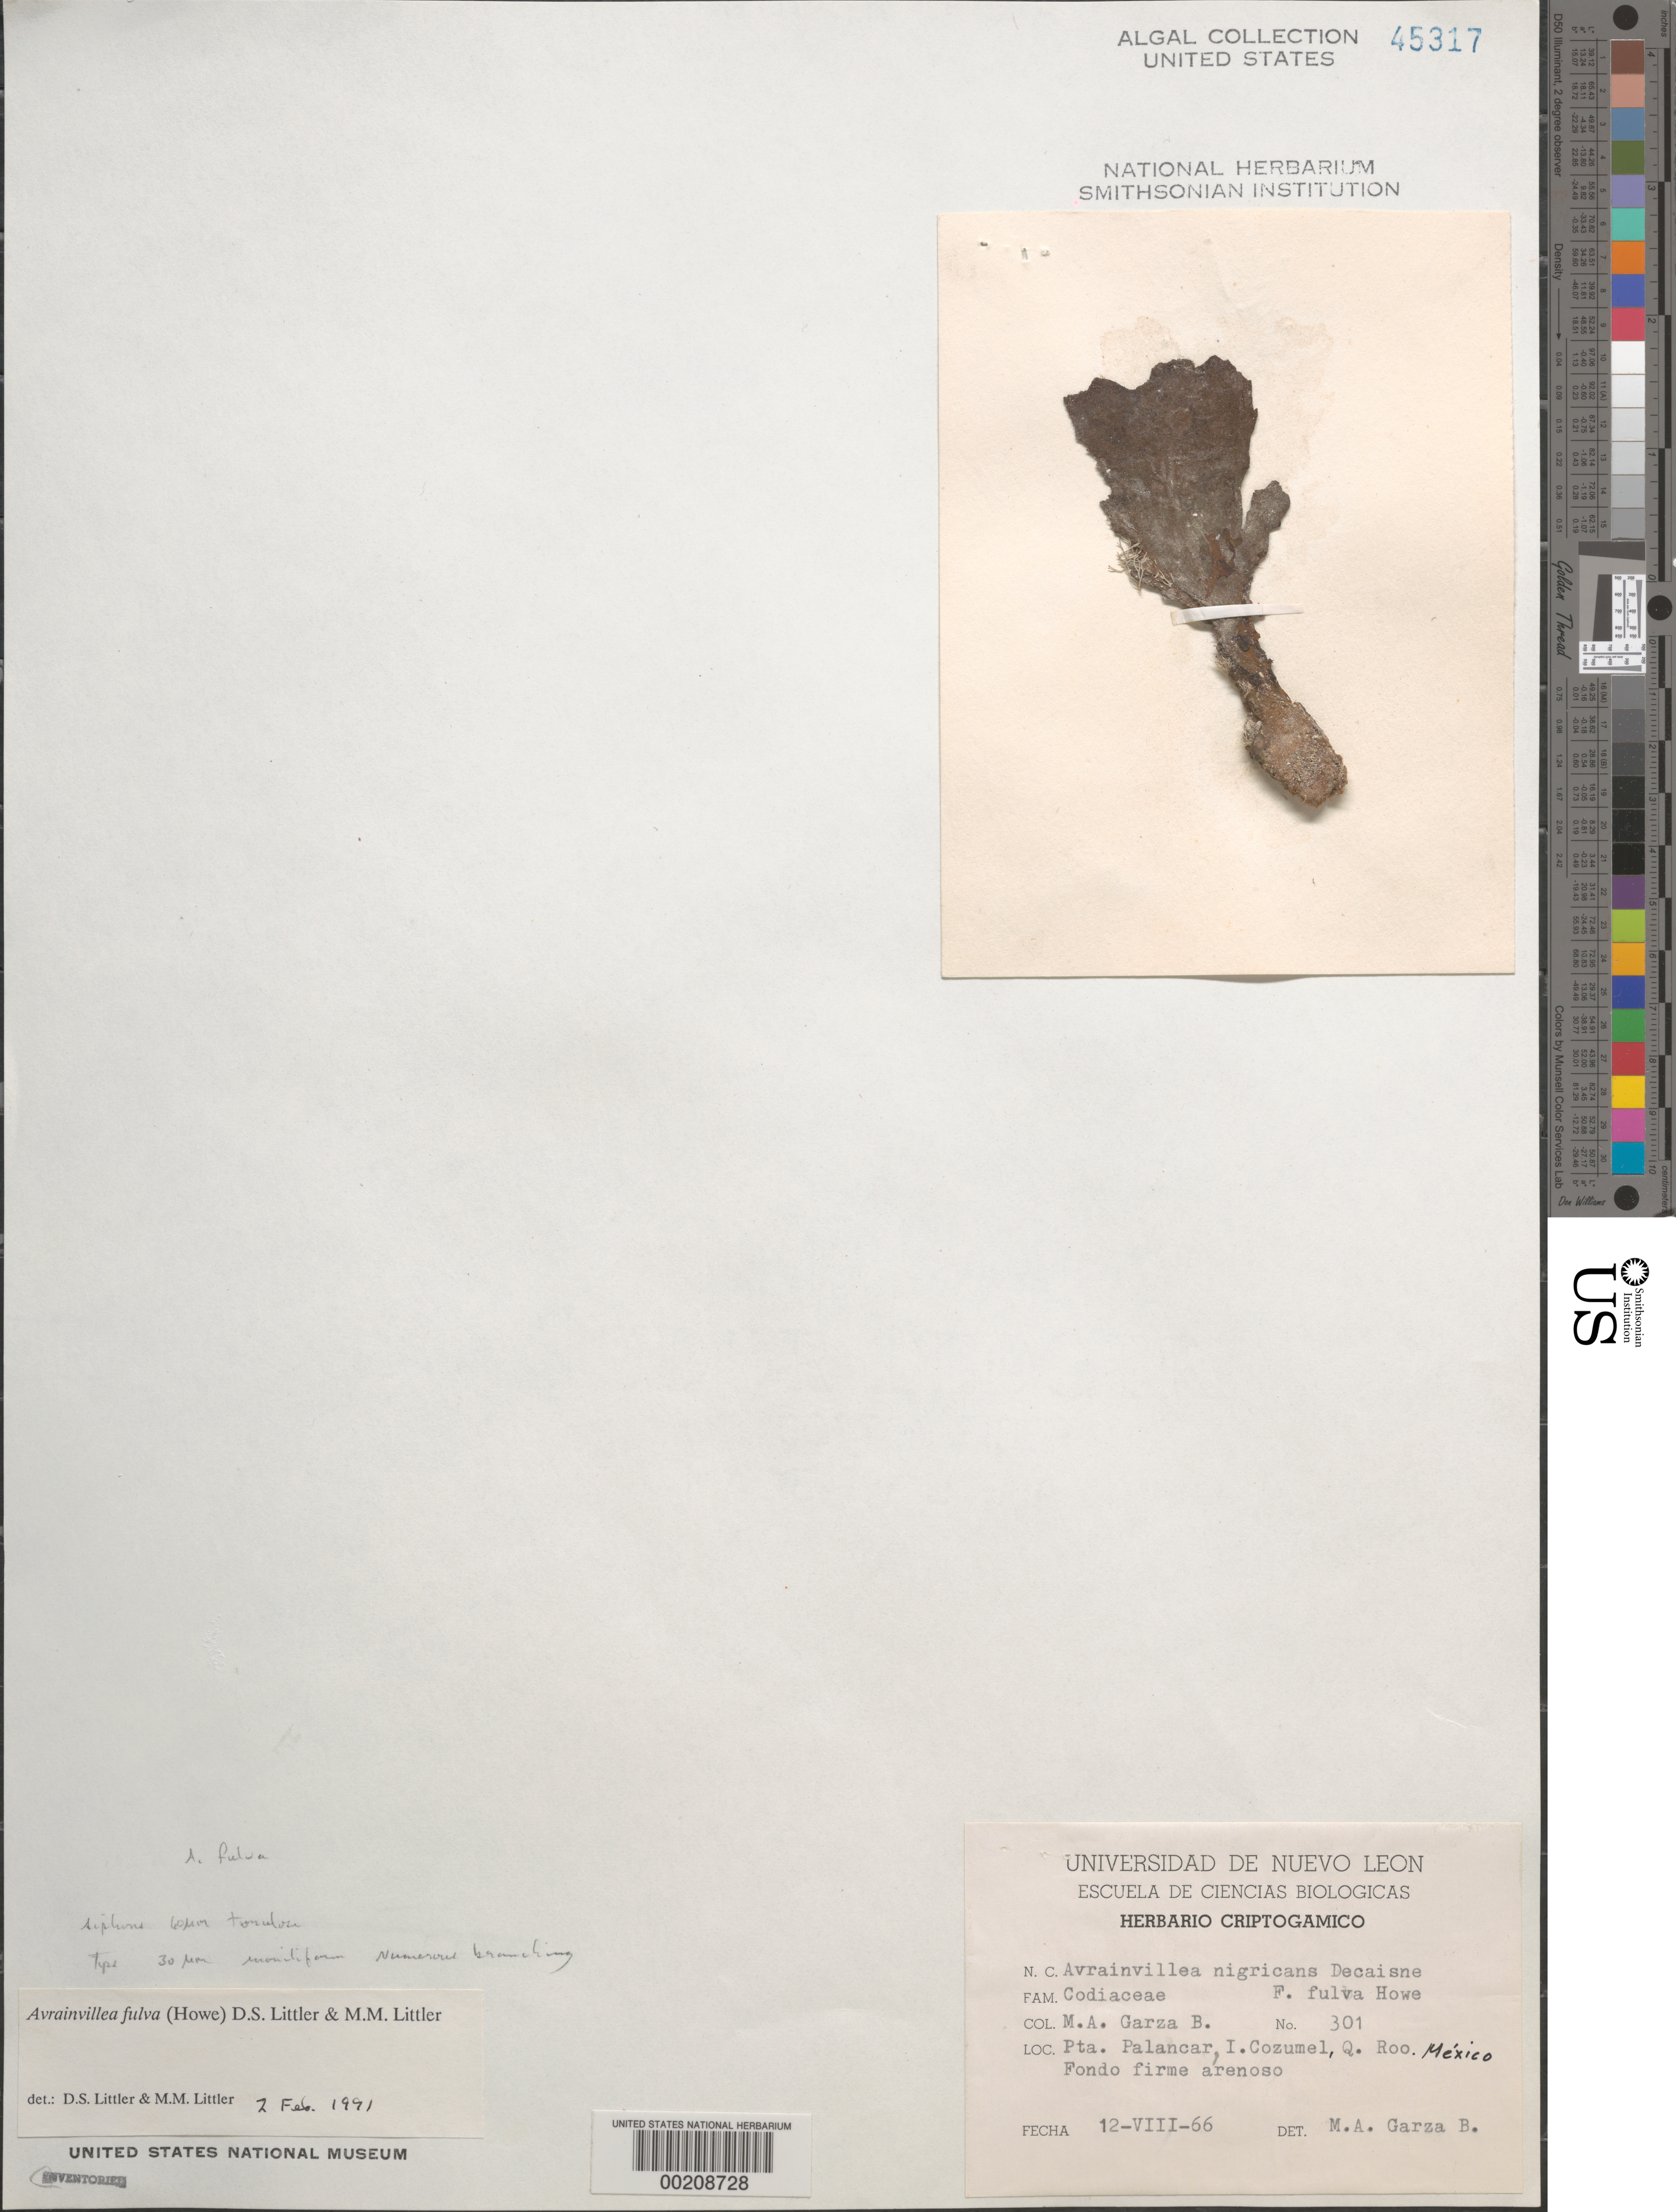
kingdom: Plantae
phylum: Chlorophyta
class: Ulvophyceae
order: Bryopsidales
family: Dichotomosiphonaceae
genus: Avrainvillea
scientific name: Avrainvillea fulva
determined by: Littler, D. S.; Littler, M. M.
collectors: M. Garza Barrientos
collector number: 301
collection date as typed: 12 Aug 1966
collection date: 1966-08-12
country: Mexico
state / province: Quintana Roo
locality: Isla cozumel, punta palancar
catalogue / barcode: US 45317